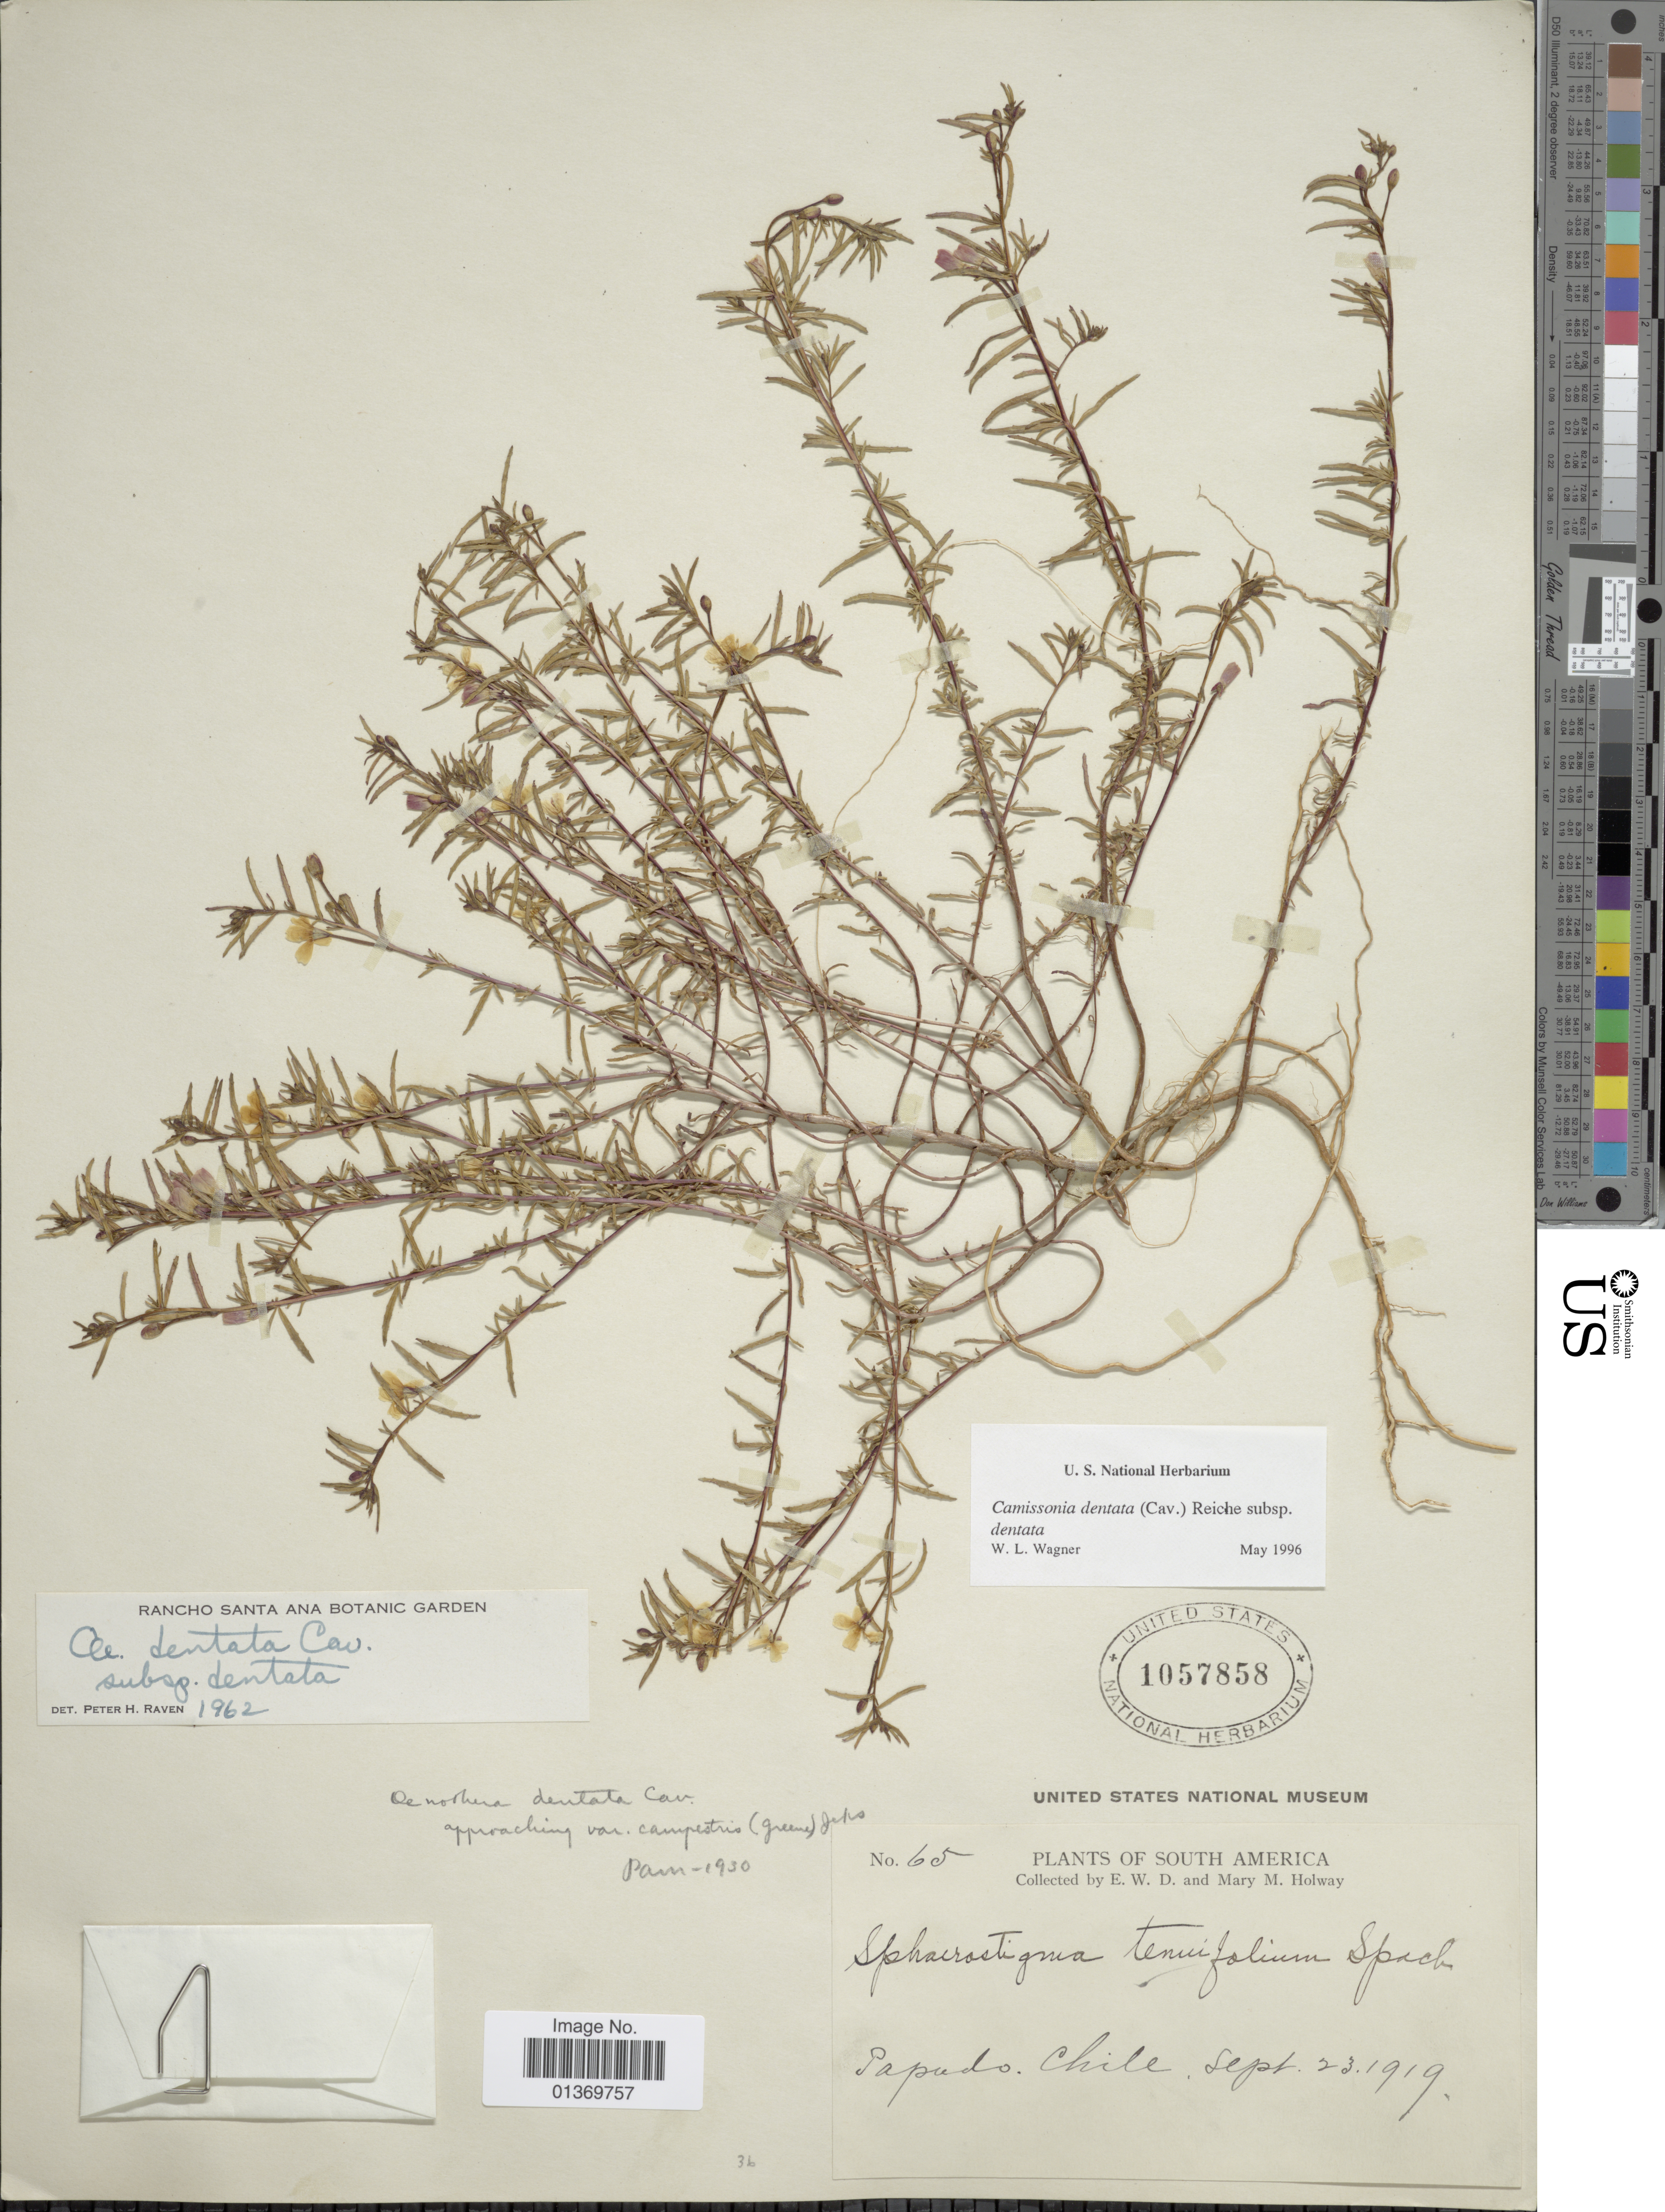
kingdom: Plantae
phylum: Tracheophyta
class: Magnoliopsida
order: Myrtales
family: Onagraceae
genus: Camissonia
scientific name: Camissonia dentata subsp. dentata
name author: (Cav.) Reiche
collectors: E. W. D. Holway & M. M. Holway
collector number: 65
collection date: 1919-09-23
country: Chile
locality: Papudo.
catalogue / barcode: US 1057858